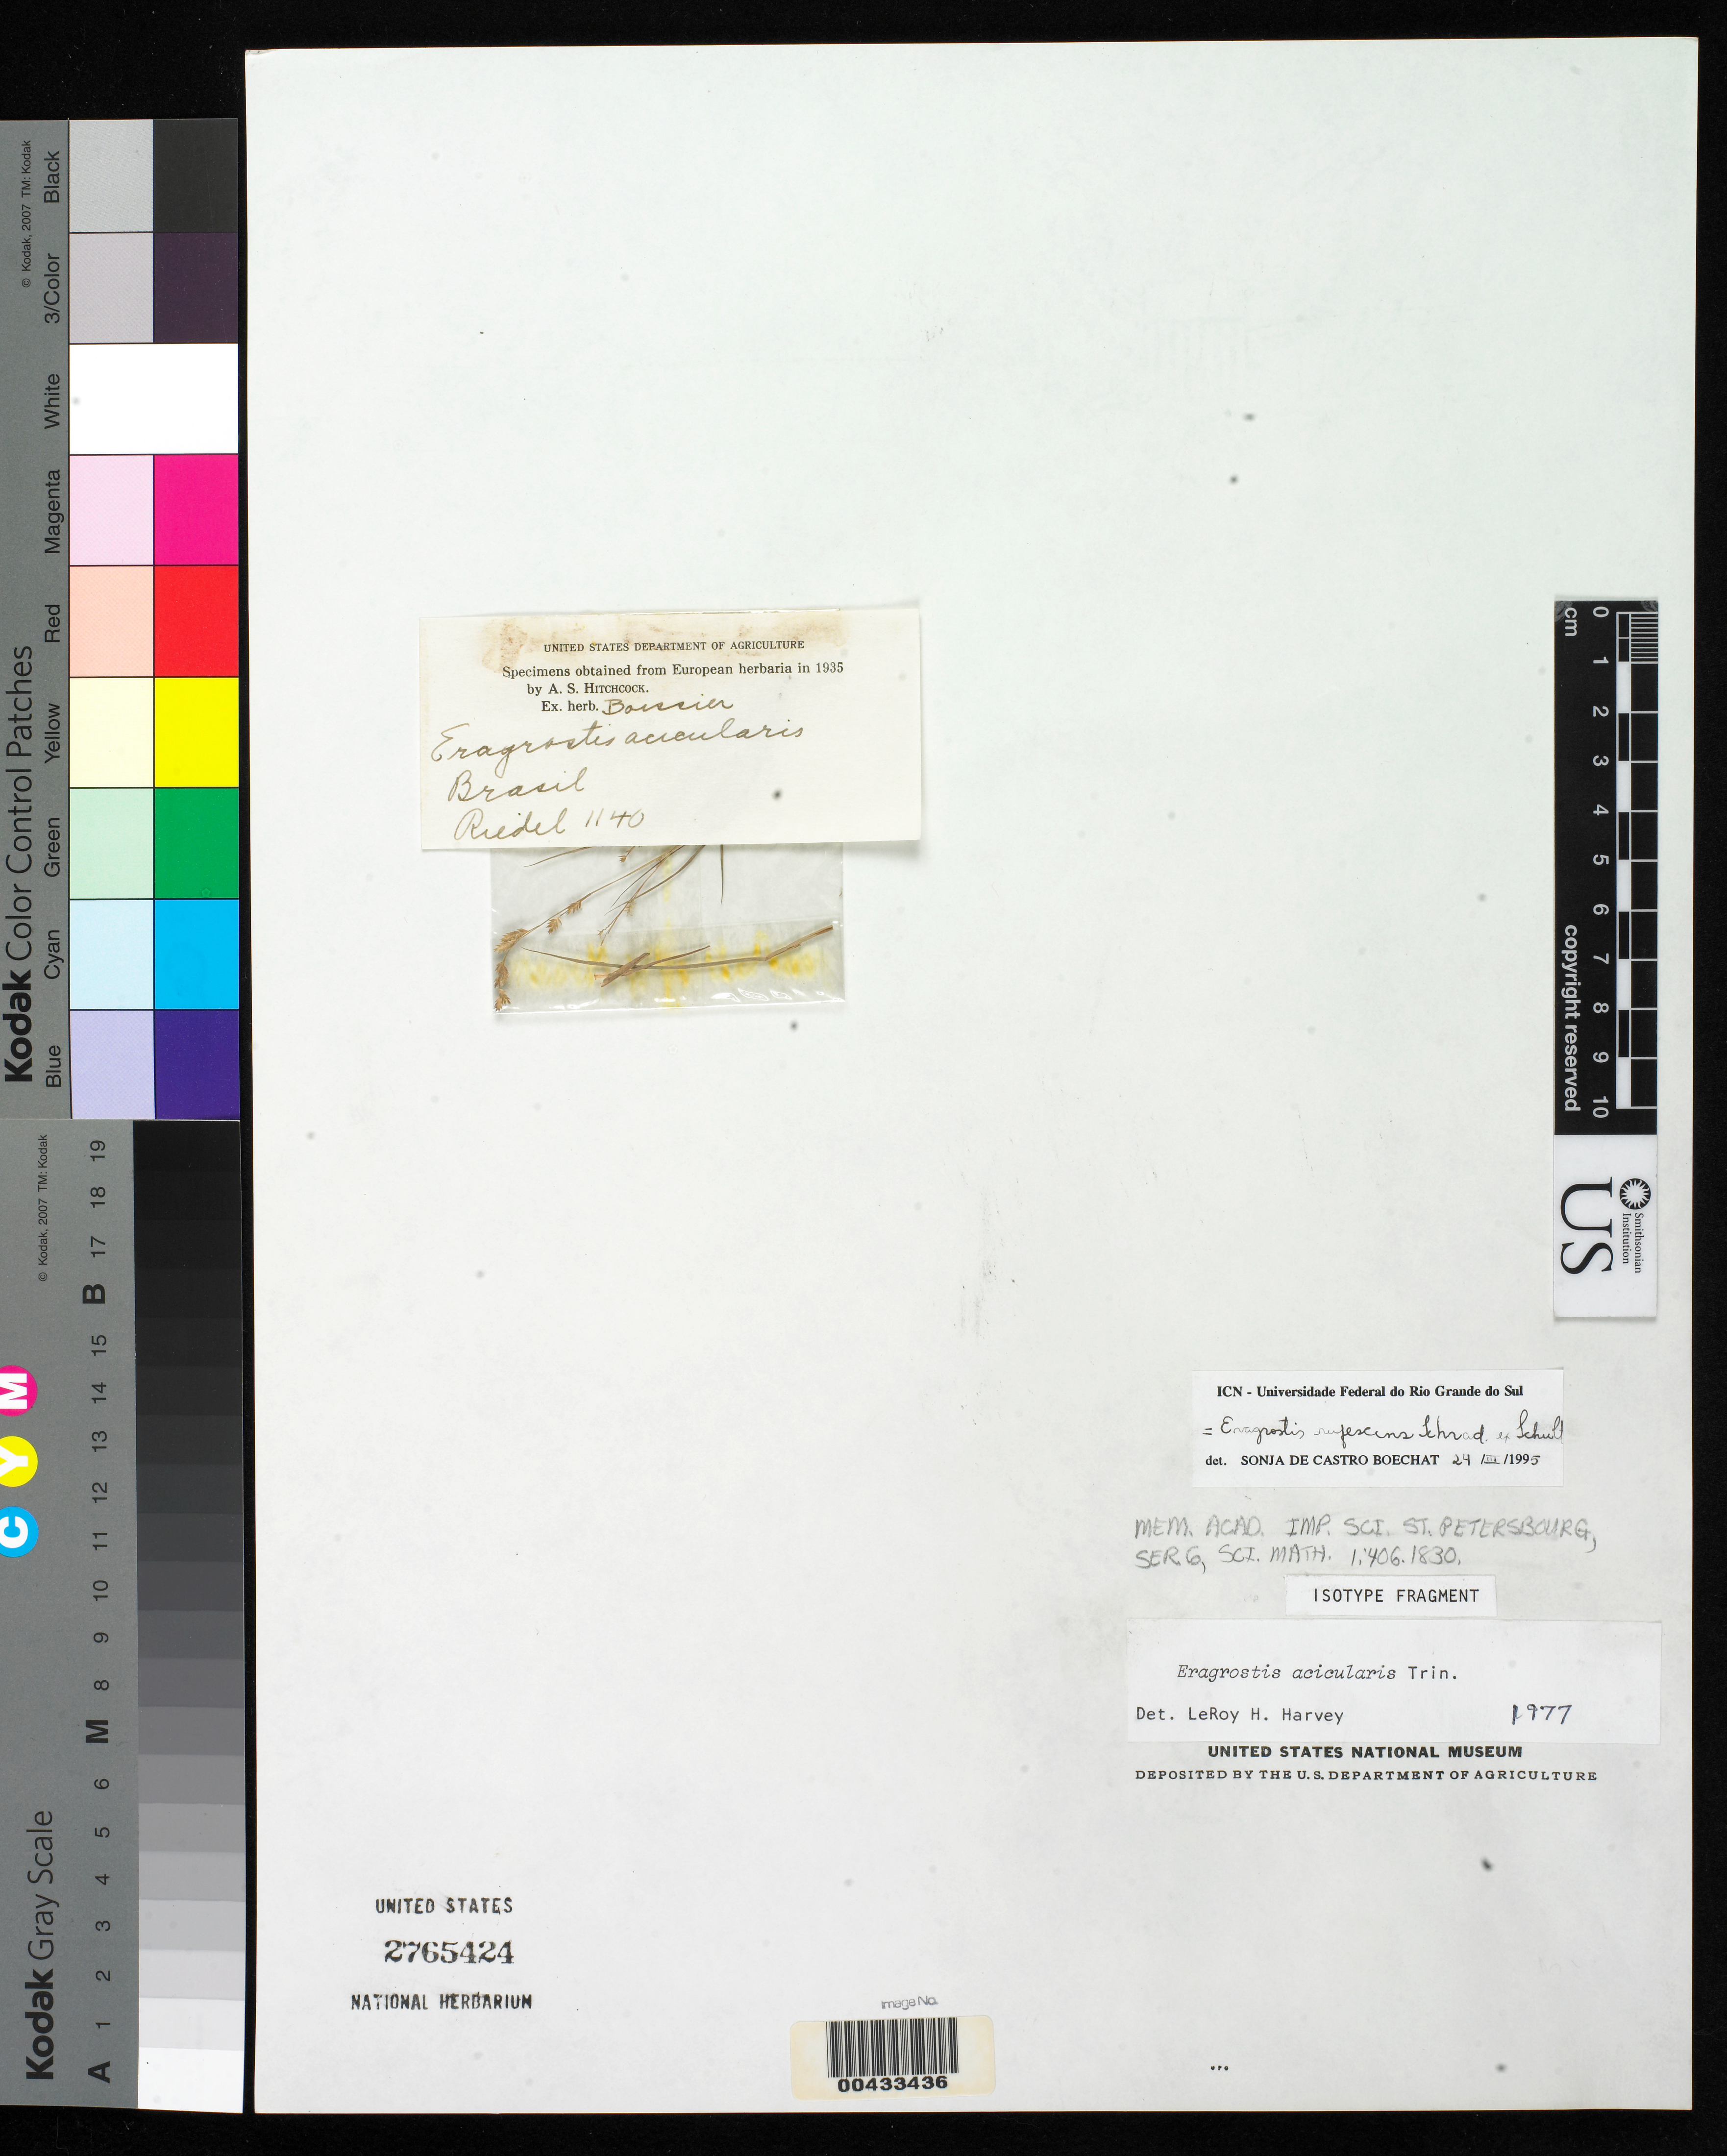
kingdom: Plantae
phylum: Tracheophyta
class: Liliopsida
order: Poales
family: Poaceae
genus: Eragrostis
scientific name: Eragrostis acicularis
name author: Trin.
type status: Type Fragment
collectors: L. Reidel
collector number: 1140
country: Brazil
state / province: Minas Gerais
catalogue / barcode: US 2765424